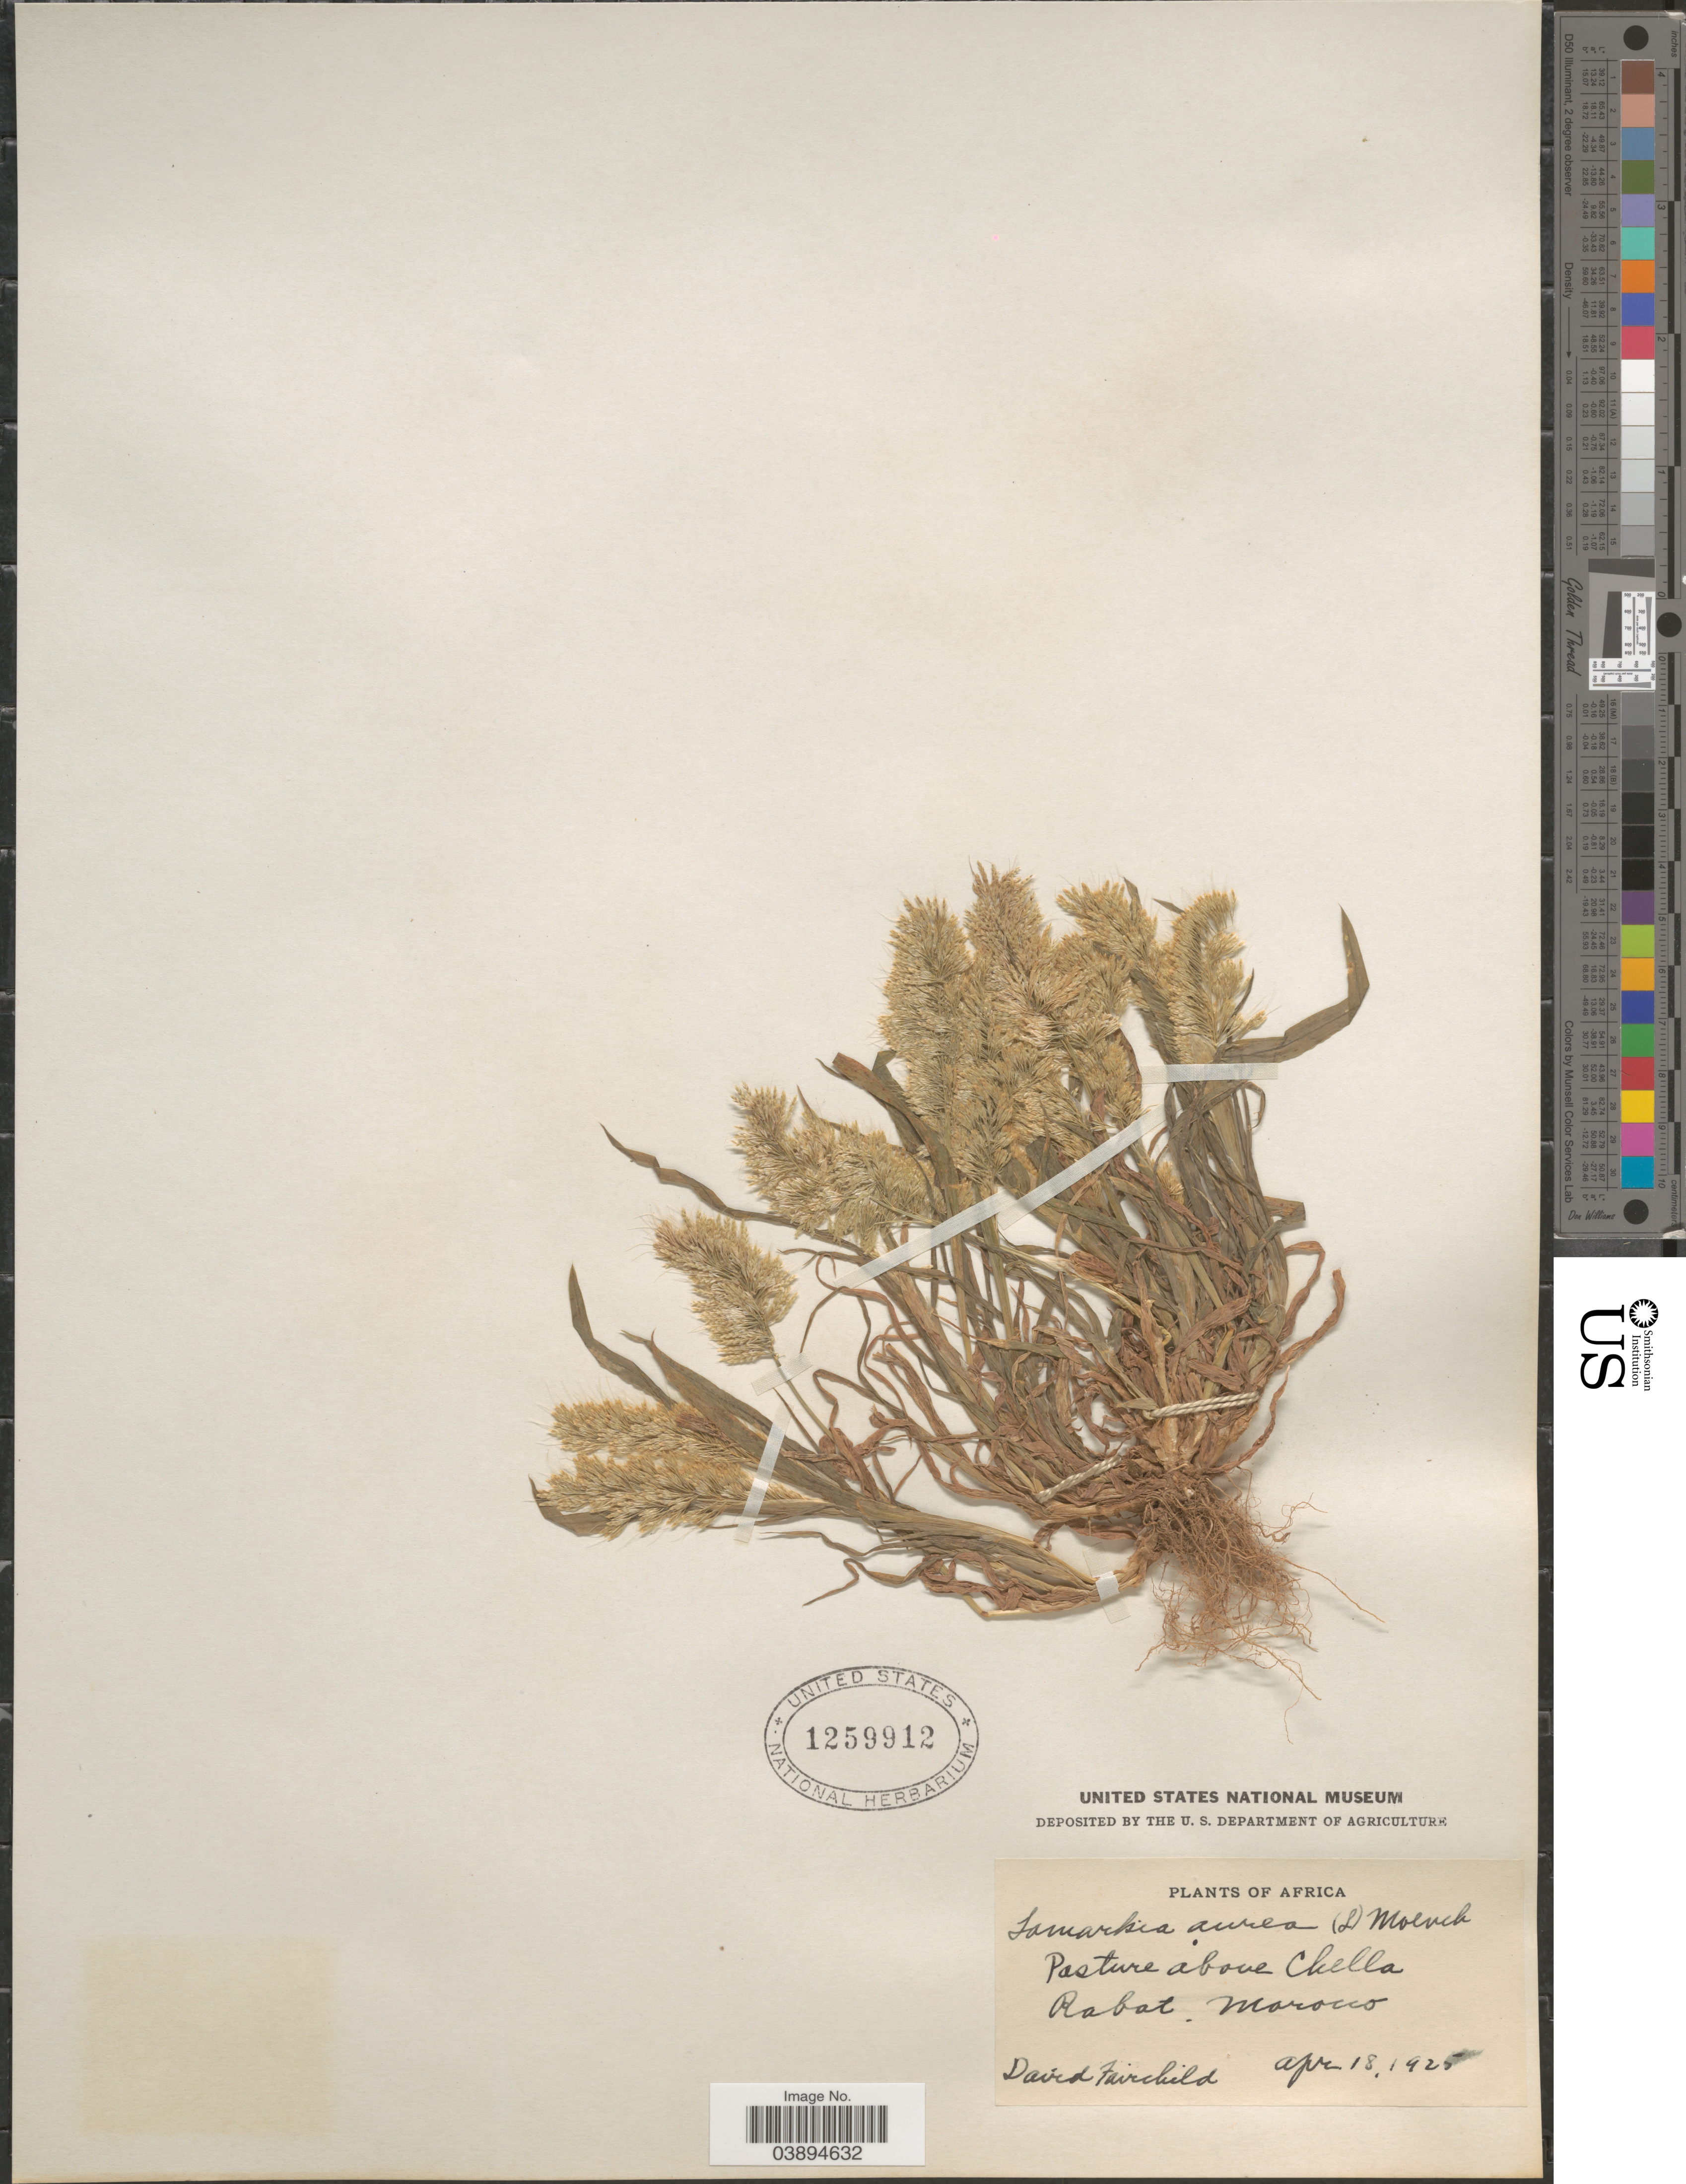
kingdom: Plantae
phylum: Tracheophyta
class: Liliopsida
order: Poales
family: Poaceae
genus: Lamarckia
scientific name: Lamarckia aurea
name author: (L.) Moench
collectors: D. Fairchild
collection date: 1925-04-18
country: Morocco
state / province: Rabat-Salé-Zemmour-Zaër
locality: Pasture above Chella. Rabat.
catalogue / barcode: US 1259912